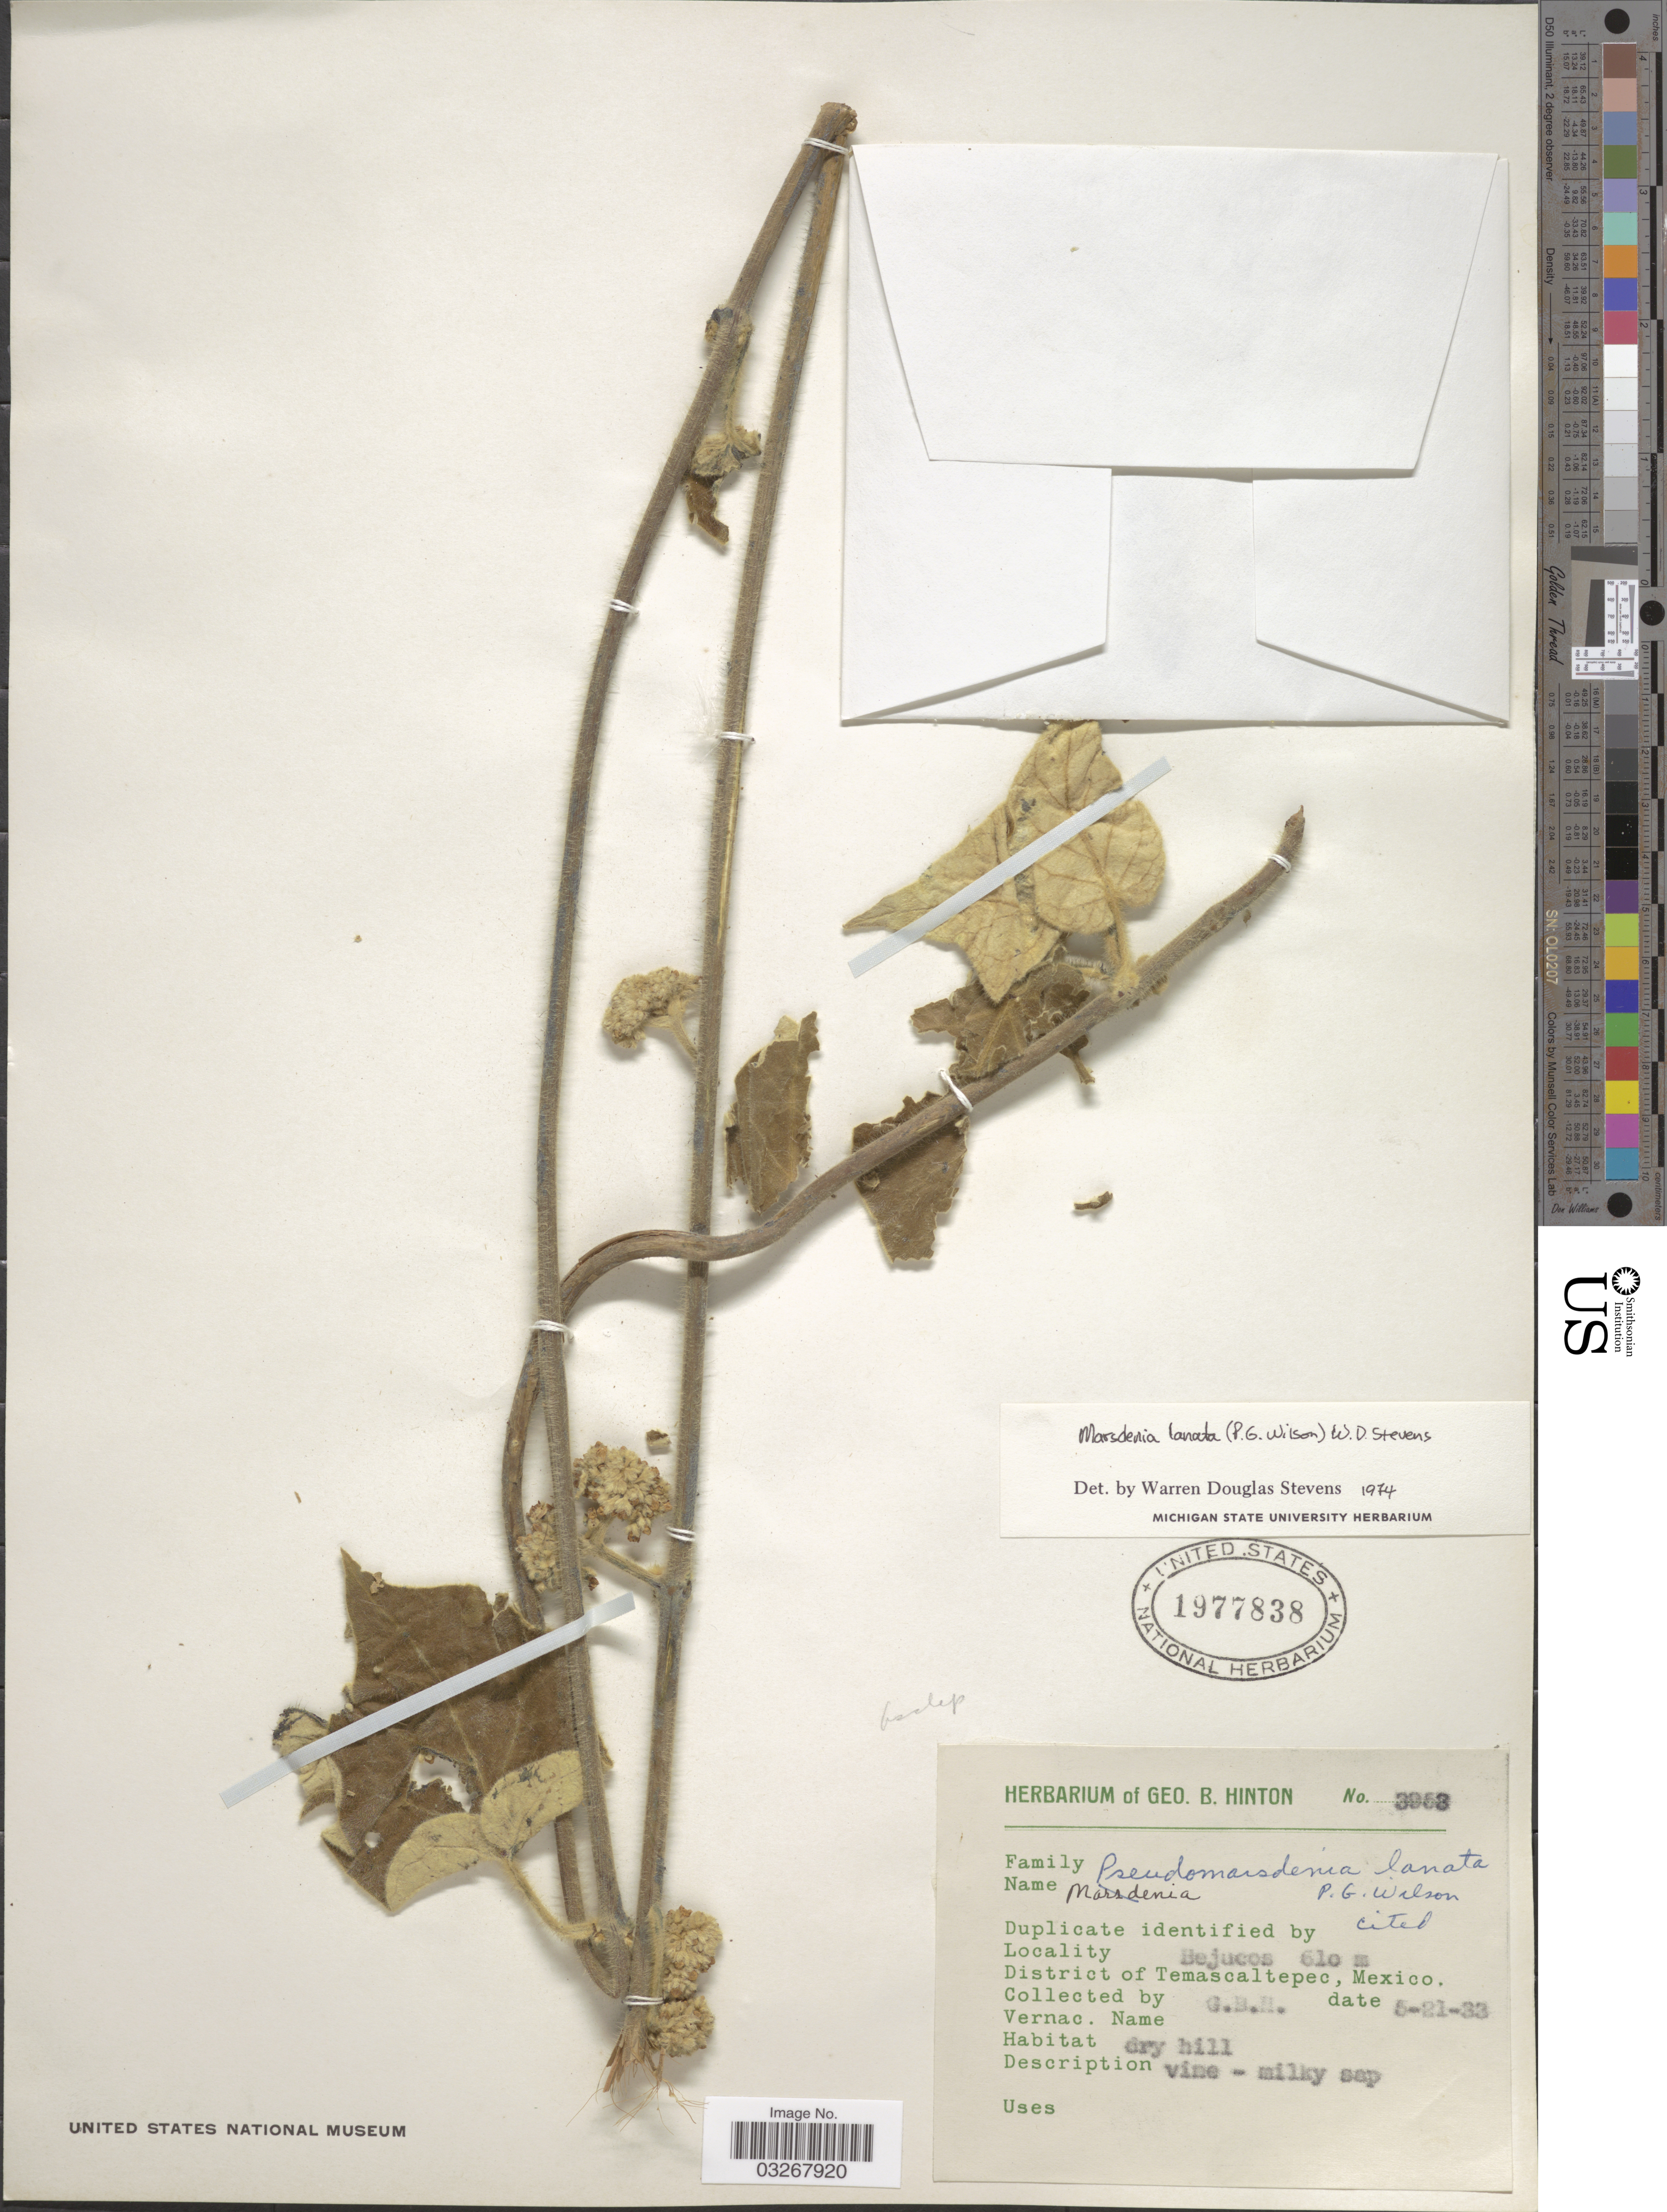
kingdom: Plantae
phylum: Tracheophyta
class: Magnoliopsida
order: Gentianales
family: Apocynaceae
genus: Marsdenia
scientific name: Marsdenia lanata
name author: (Paul G. Wilson) W.D. Stevens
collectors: G. B. Hinton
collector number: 3953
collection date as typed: Transcribed d/m/y: 21/5/33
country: Mexico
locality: Bejucos, District of Temascaltepec.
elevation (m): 610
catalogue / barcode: US 1977838